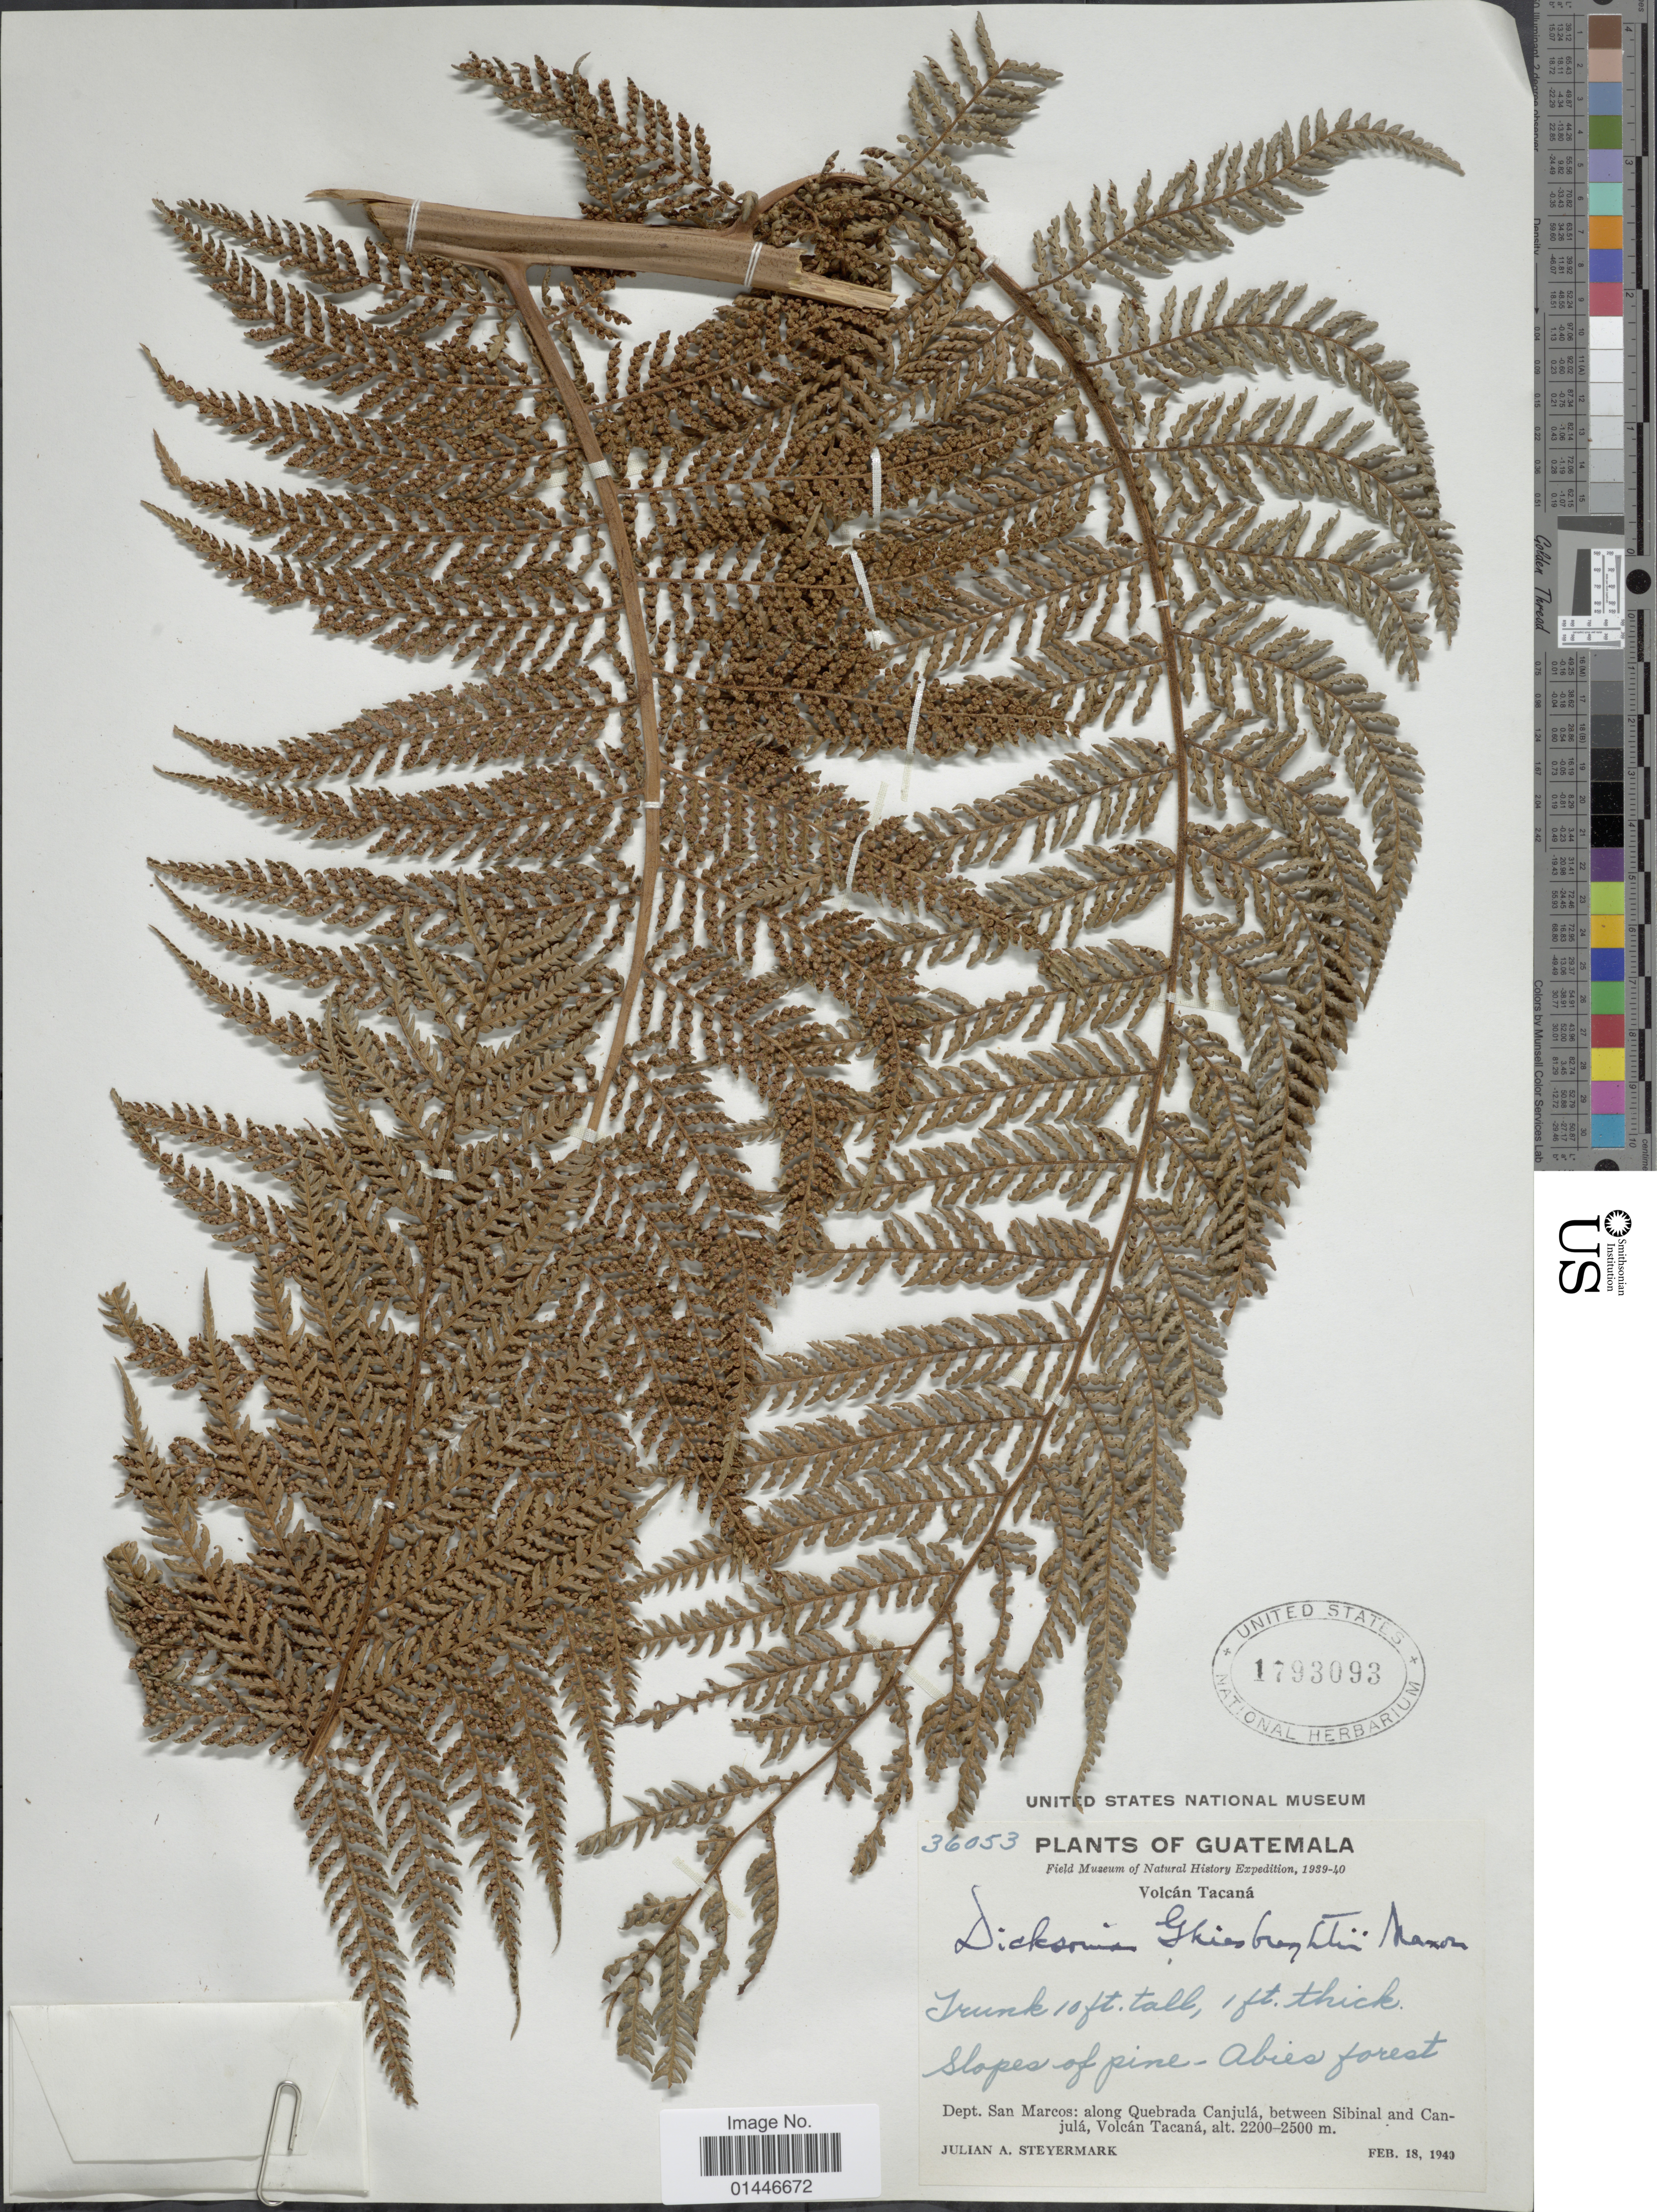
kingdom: Plantae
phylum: Tracheophyta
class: Polypodiopsida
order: Cyatheales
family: Dicksoniaceae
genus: Dicksonia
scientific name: Dicksonia gigantea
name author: H. Karst.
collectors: J. Steyermark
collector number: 36053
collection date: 1940-02-18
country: Guatemala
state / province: San Marcos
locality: Volcan Tacana, along Quebrada Canjula, between Sibinal and Canjula, Volcan Tacana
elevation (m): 2200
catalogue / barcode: US 1793093